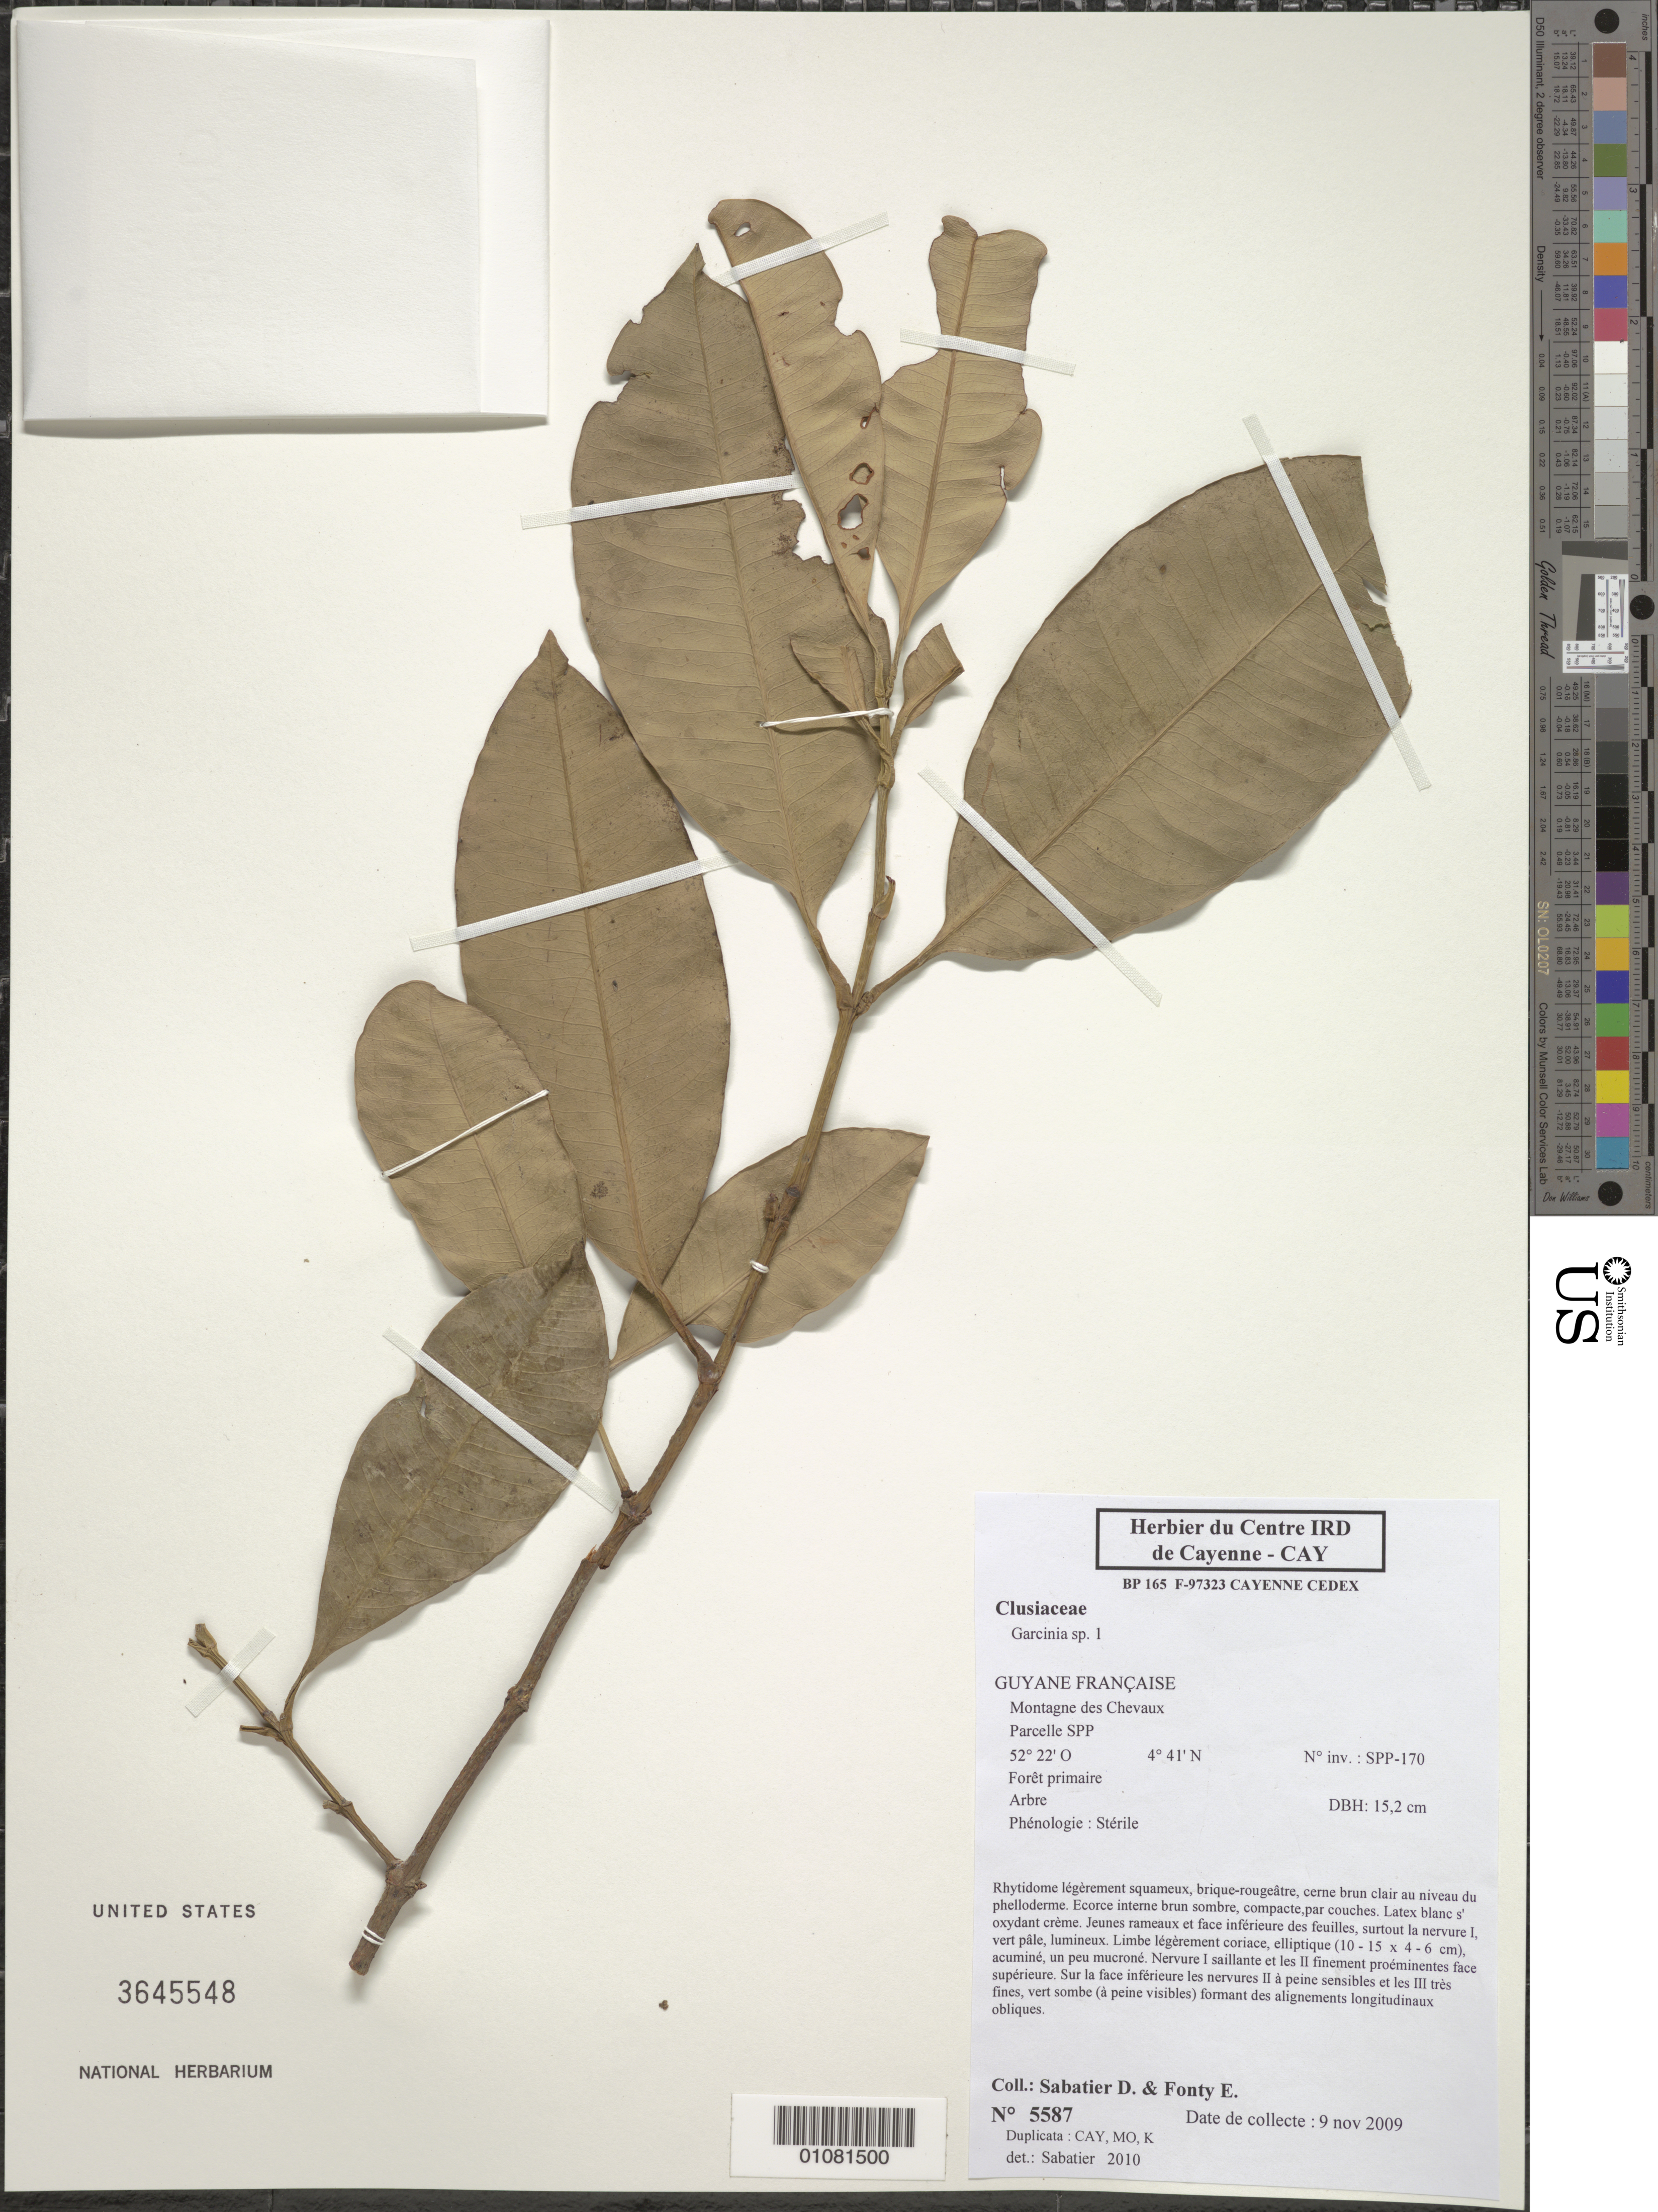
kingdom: Plantae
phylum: Tracheophyta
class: Magnoliopsida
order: Malpighiales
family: Clusiaceae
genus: Garcinia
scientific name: Garcinia sp.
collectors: D. Sabatier & E. Fonty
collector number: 5587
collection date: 2009-11-09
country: French Guiana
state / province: Cayenne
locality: Guyane Française. Montagne des Chevaux. Parcelle SPP.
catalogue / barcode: US 3645548